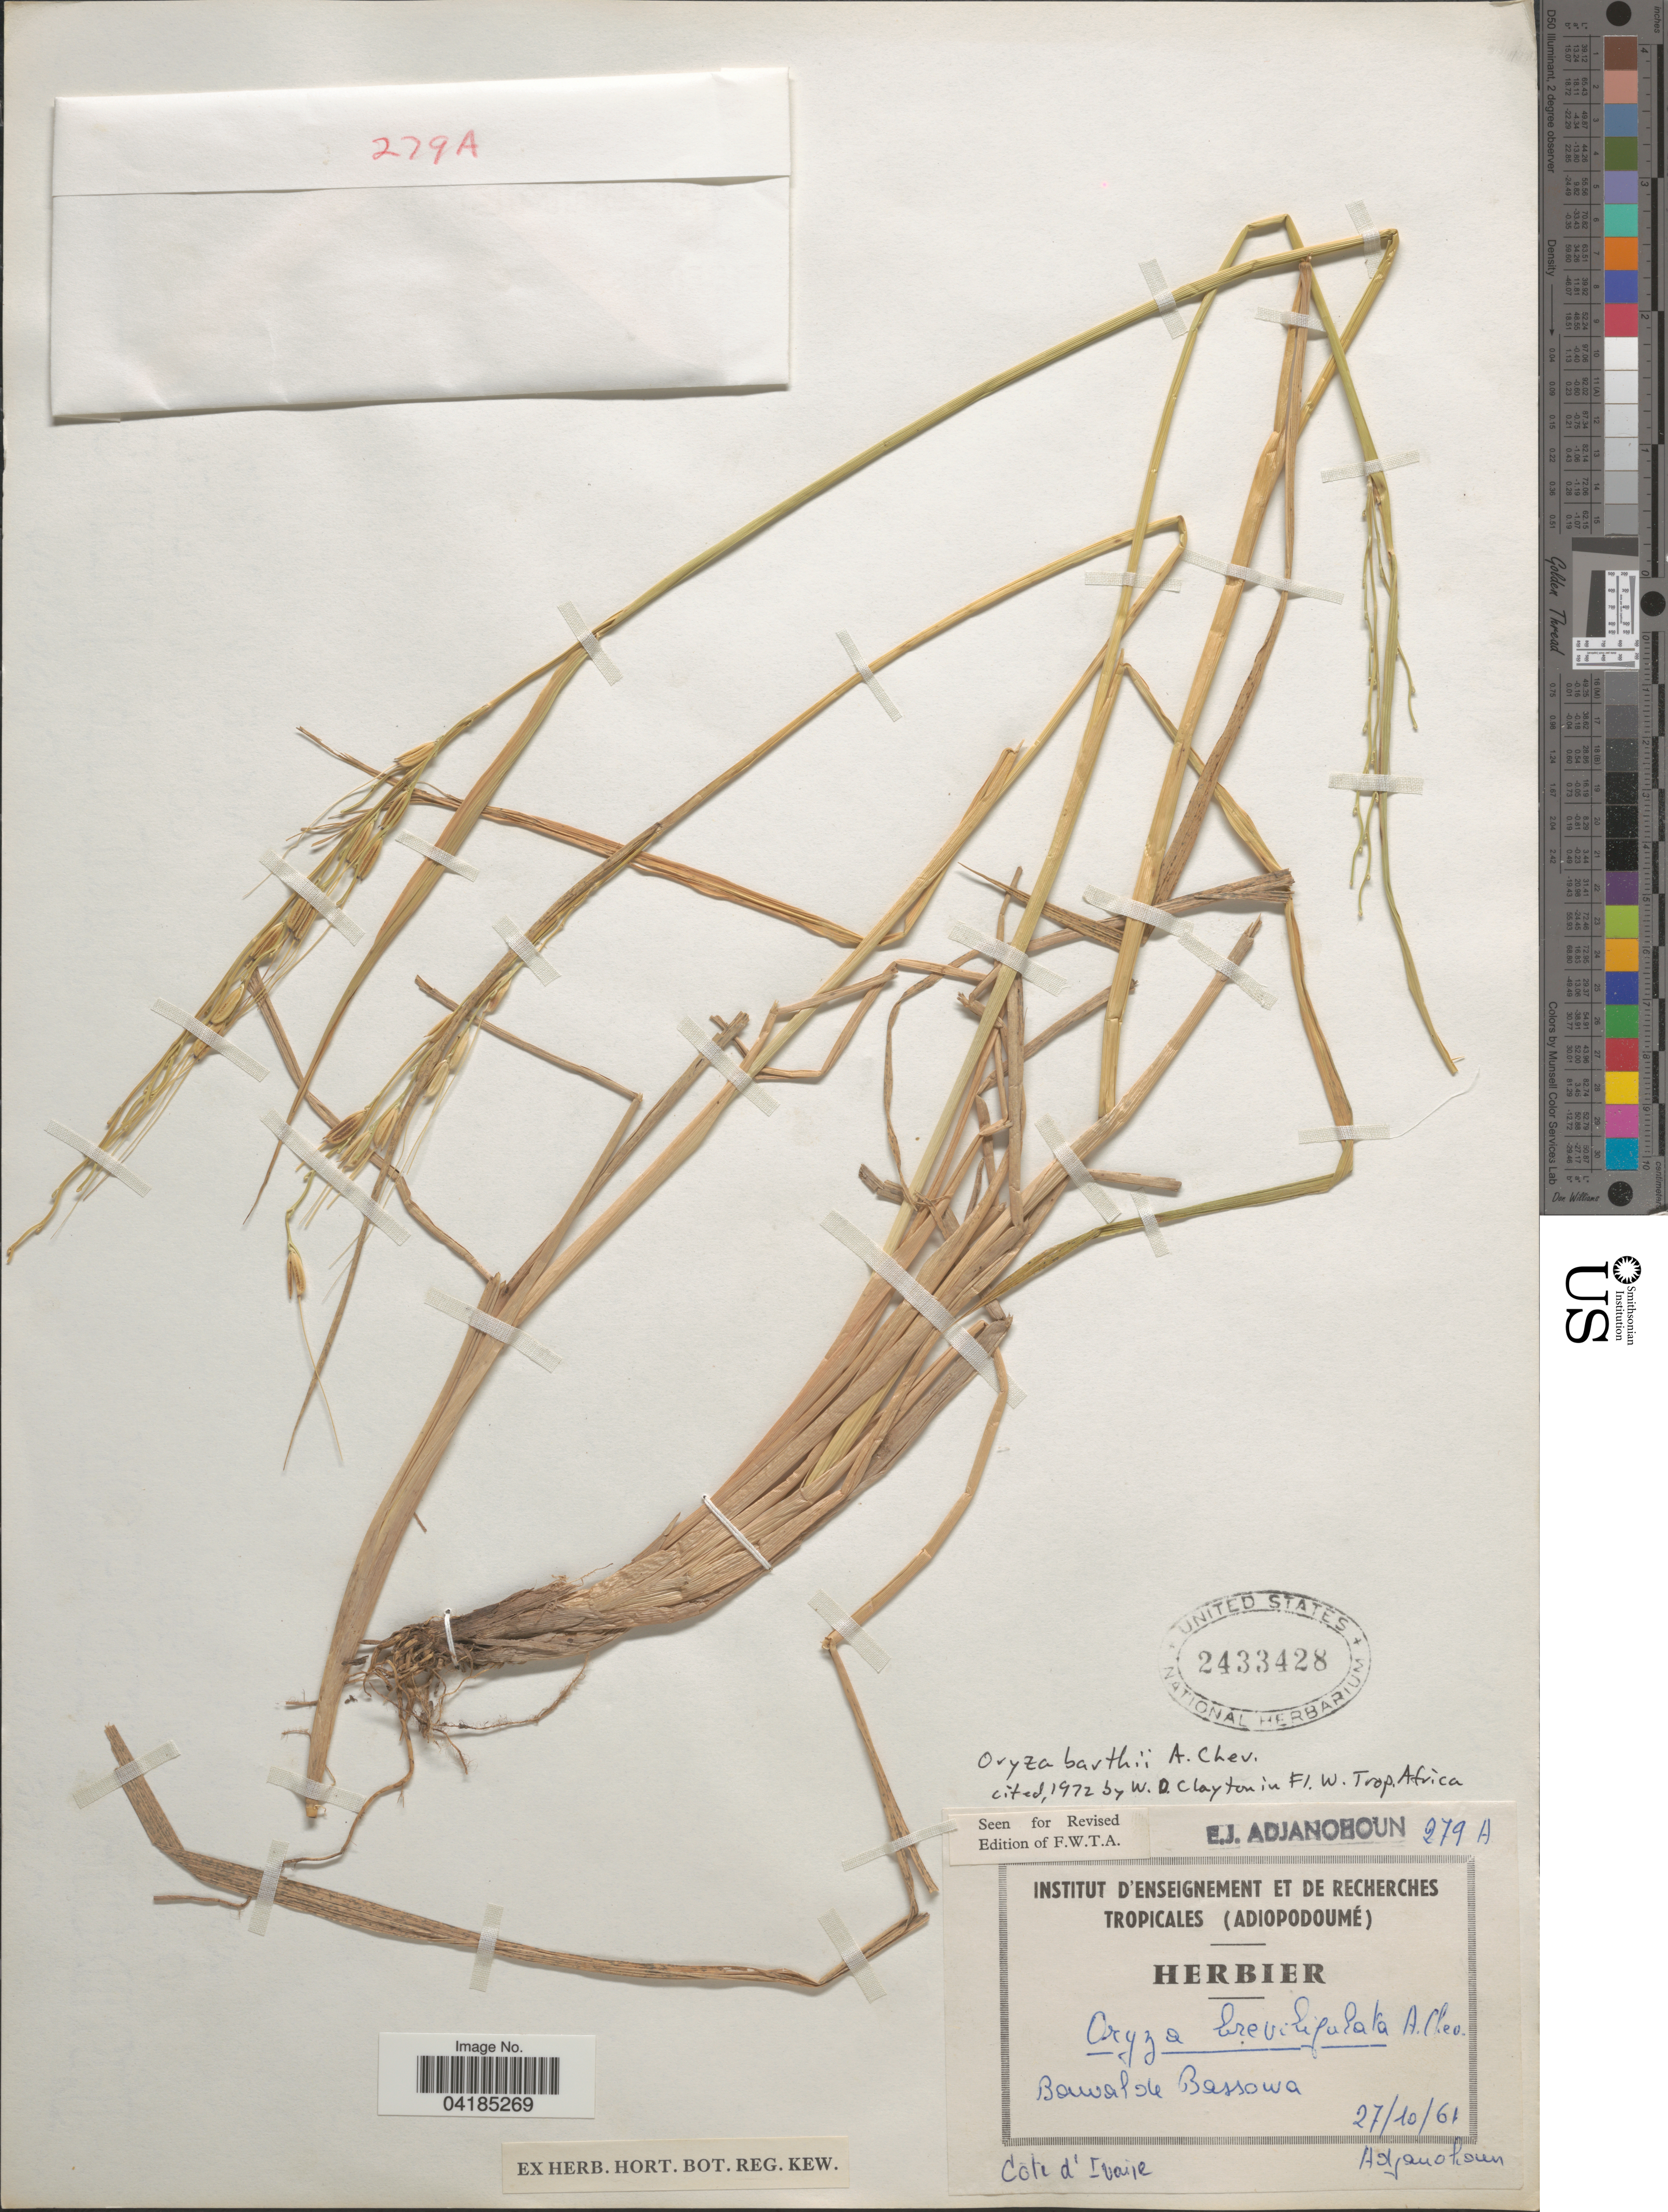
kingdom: Plantae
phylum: Tracheophyta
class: Liliopsida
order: Poales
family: Poaceae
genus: Oryza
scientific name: Oryza barthii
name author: A. Chev.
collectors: E. Adjanohoun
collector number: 279A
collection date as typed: Transcribed d/m/y: 27/10/61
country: Ivory Coast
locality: Bowal de Bassawa.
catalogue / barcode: US 2433428